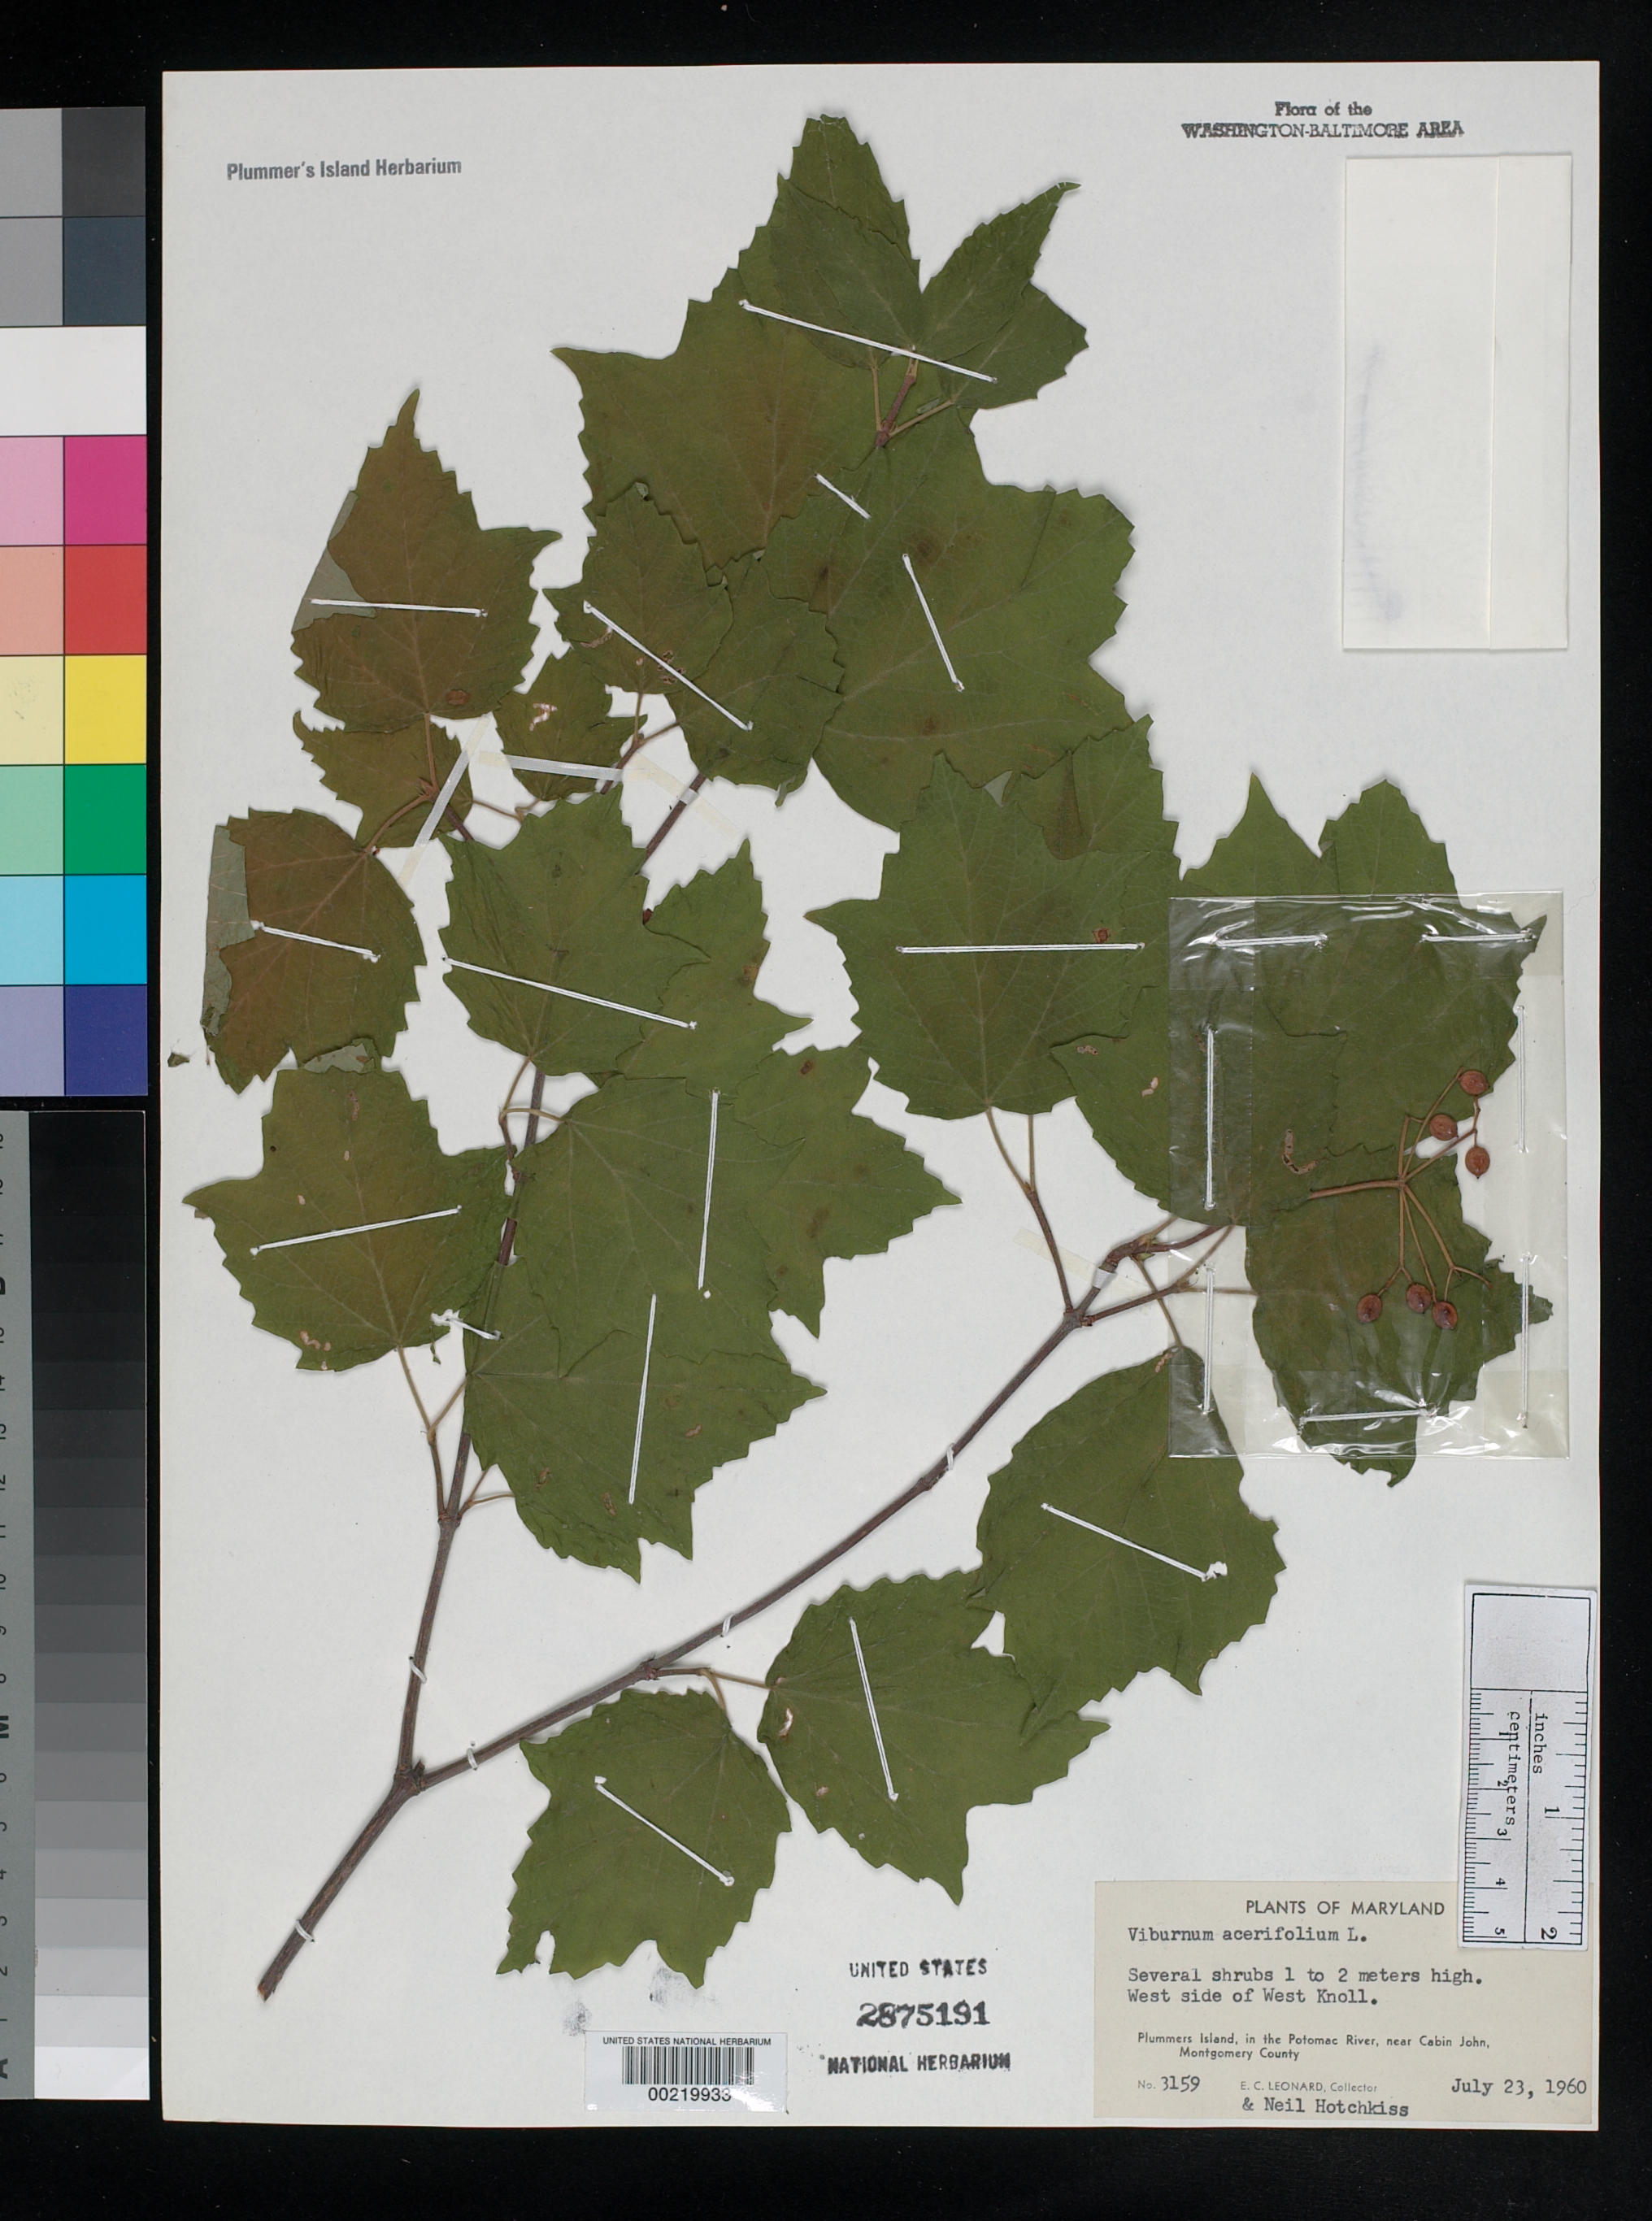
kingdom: Plantae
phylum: Tracheophyta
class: Magnoliopsida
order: Dipsacales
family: Viburnaceae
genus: Viburnum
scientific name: Viburnum acerifolium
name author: L.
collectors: E. C. Leonard & N. Hotchkiss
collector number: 3159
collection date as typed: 23 Jul 1960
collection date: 1960-07-23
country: United States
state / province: Maryland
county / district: Montgomery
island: Plummers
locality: Plummers Island, West Knoll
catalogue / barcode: US 2875191